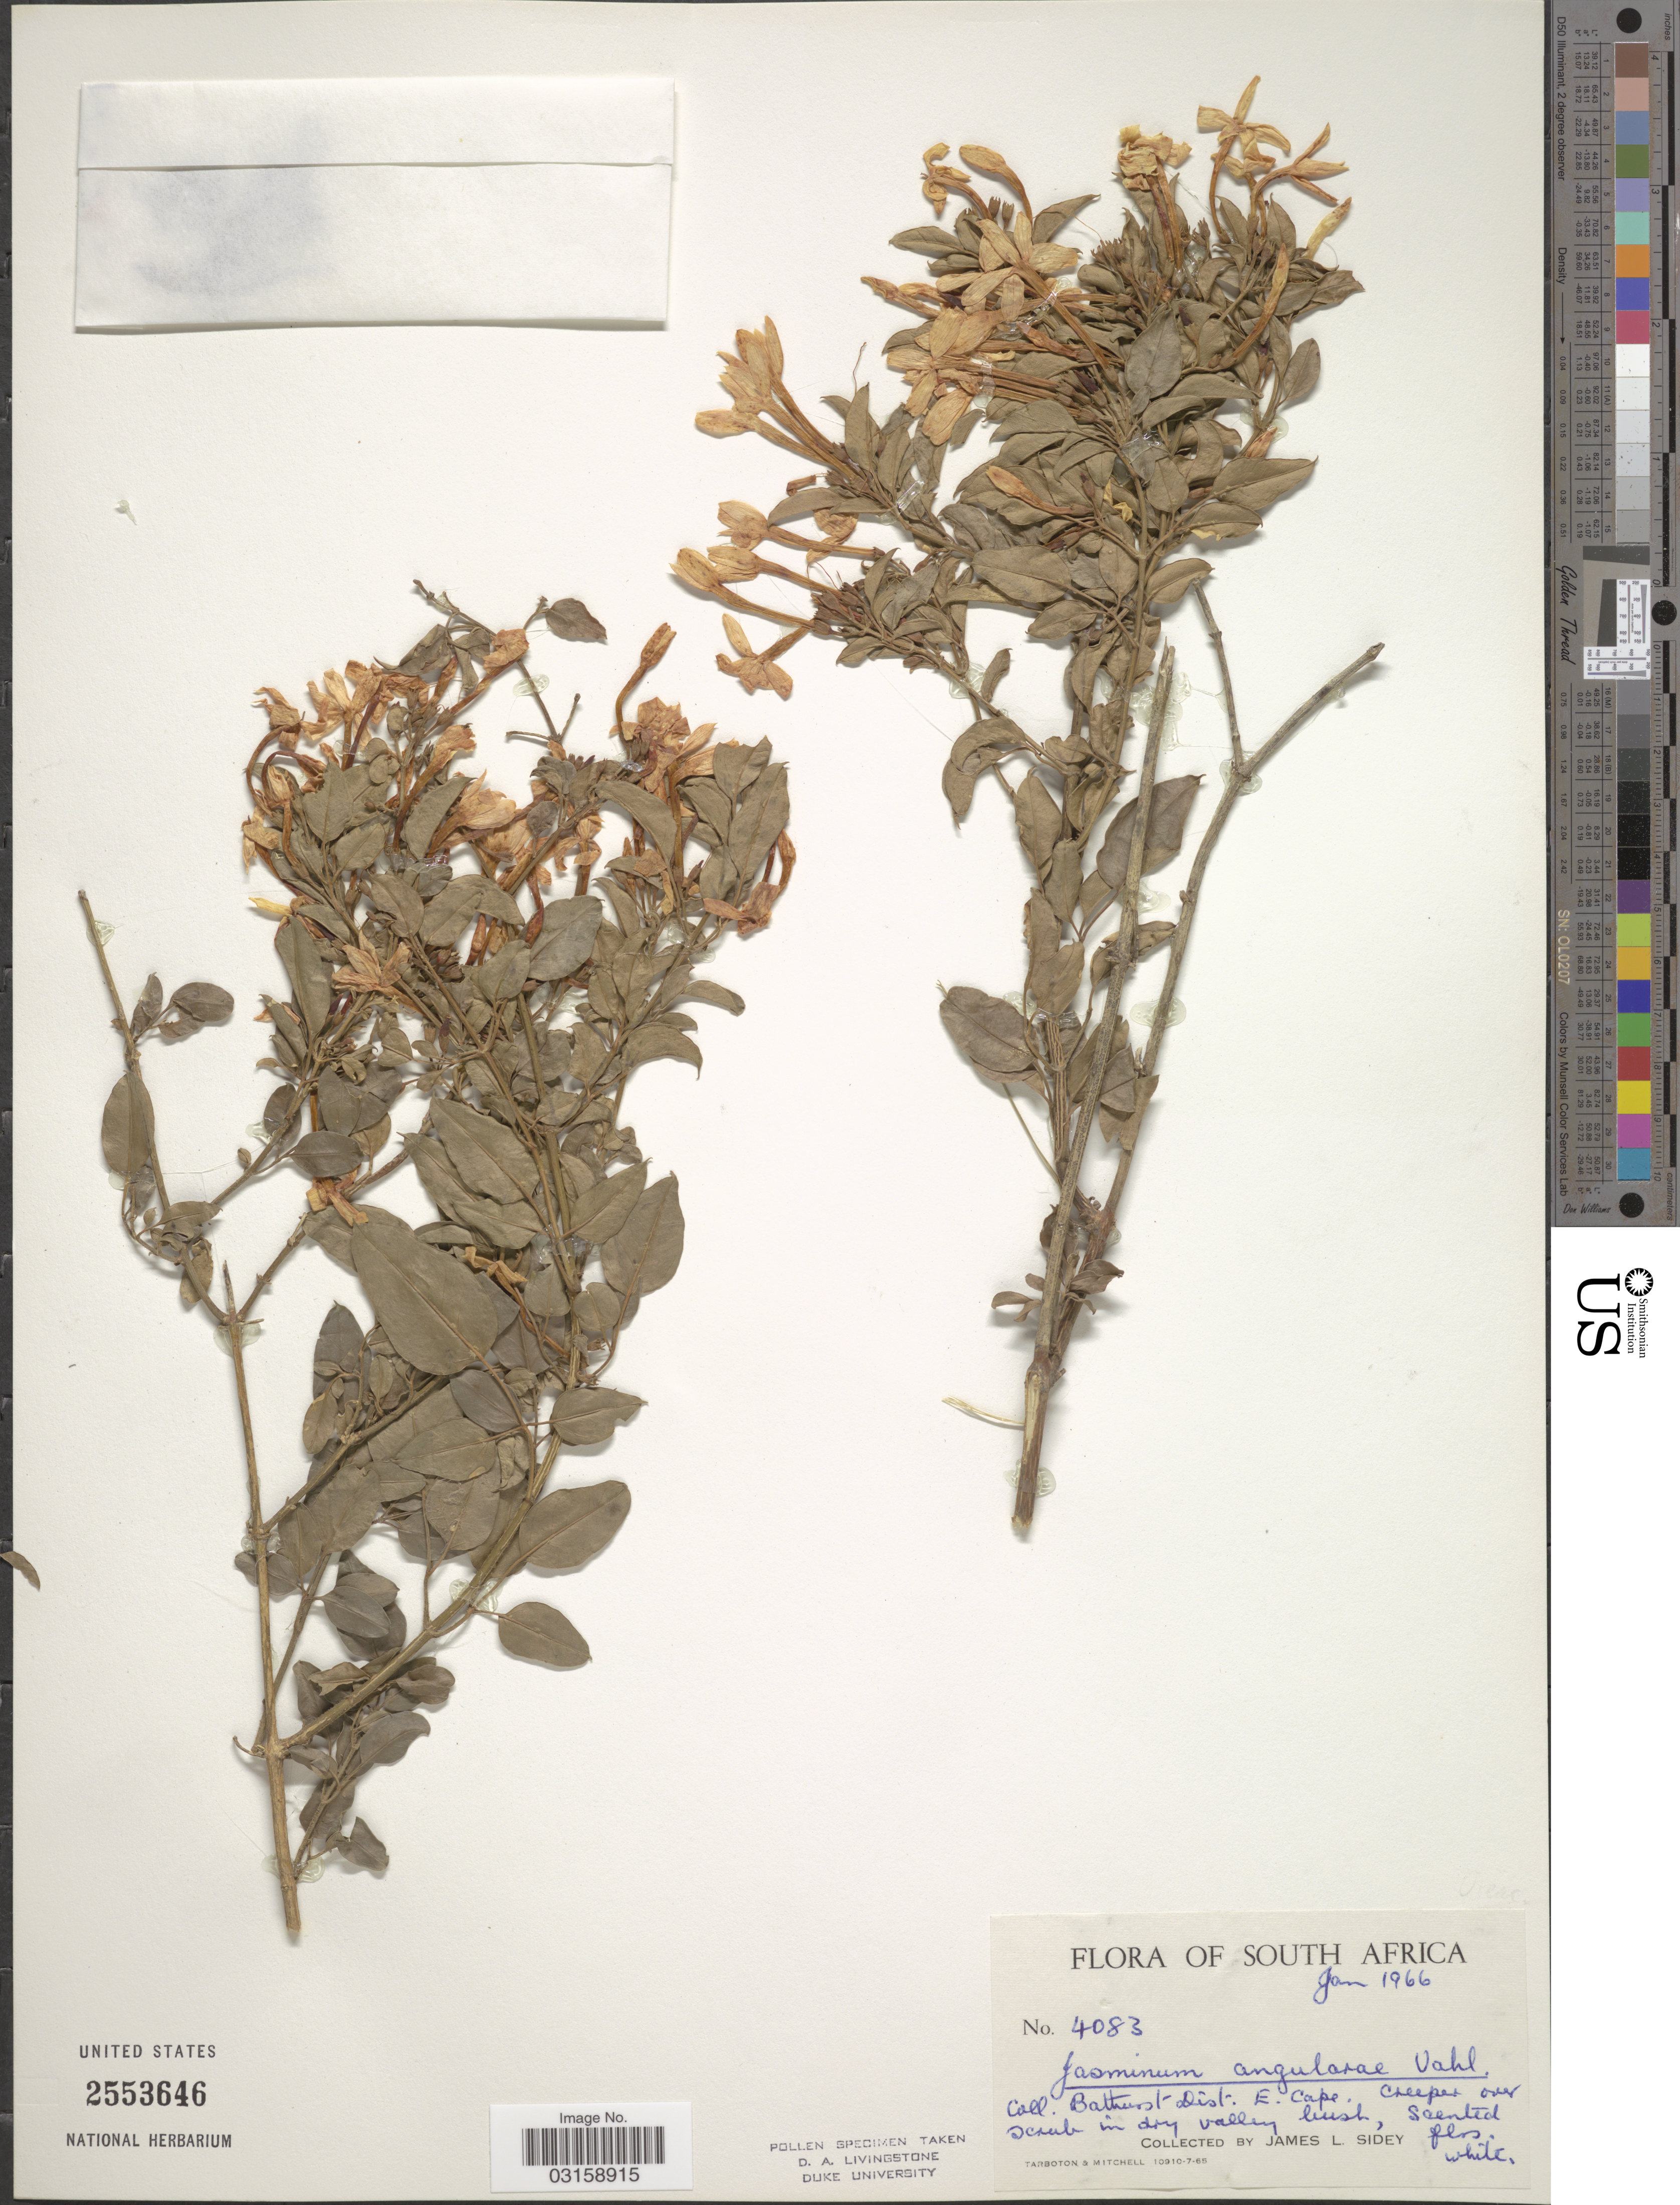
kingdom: Plantae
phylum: Tracheophyta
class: Magnoliopsida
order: Lamiales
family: Oleaceae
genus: Jasminum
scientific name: Jasminum angulare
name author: Vahl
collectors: J. L. Sidey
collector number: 4083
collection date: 1966-01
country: South Africa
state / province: Eastern Cape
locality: Bathurst.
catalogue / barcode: US 2553646